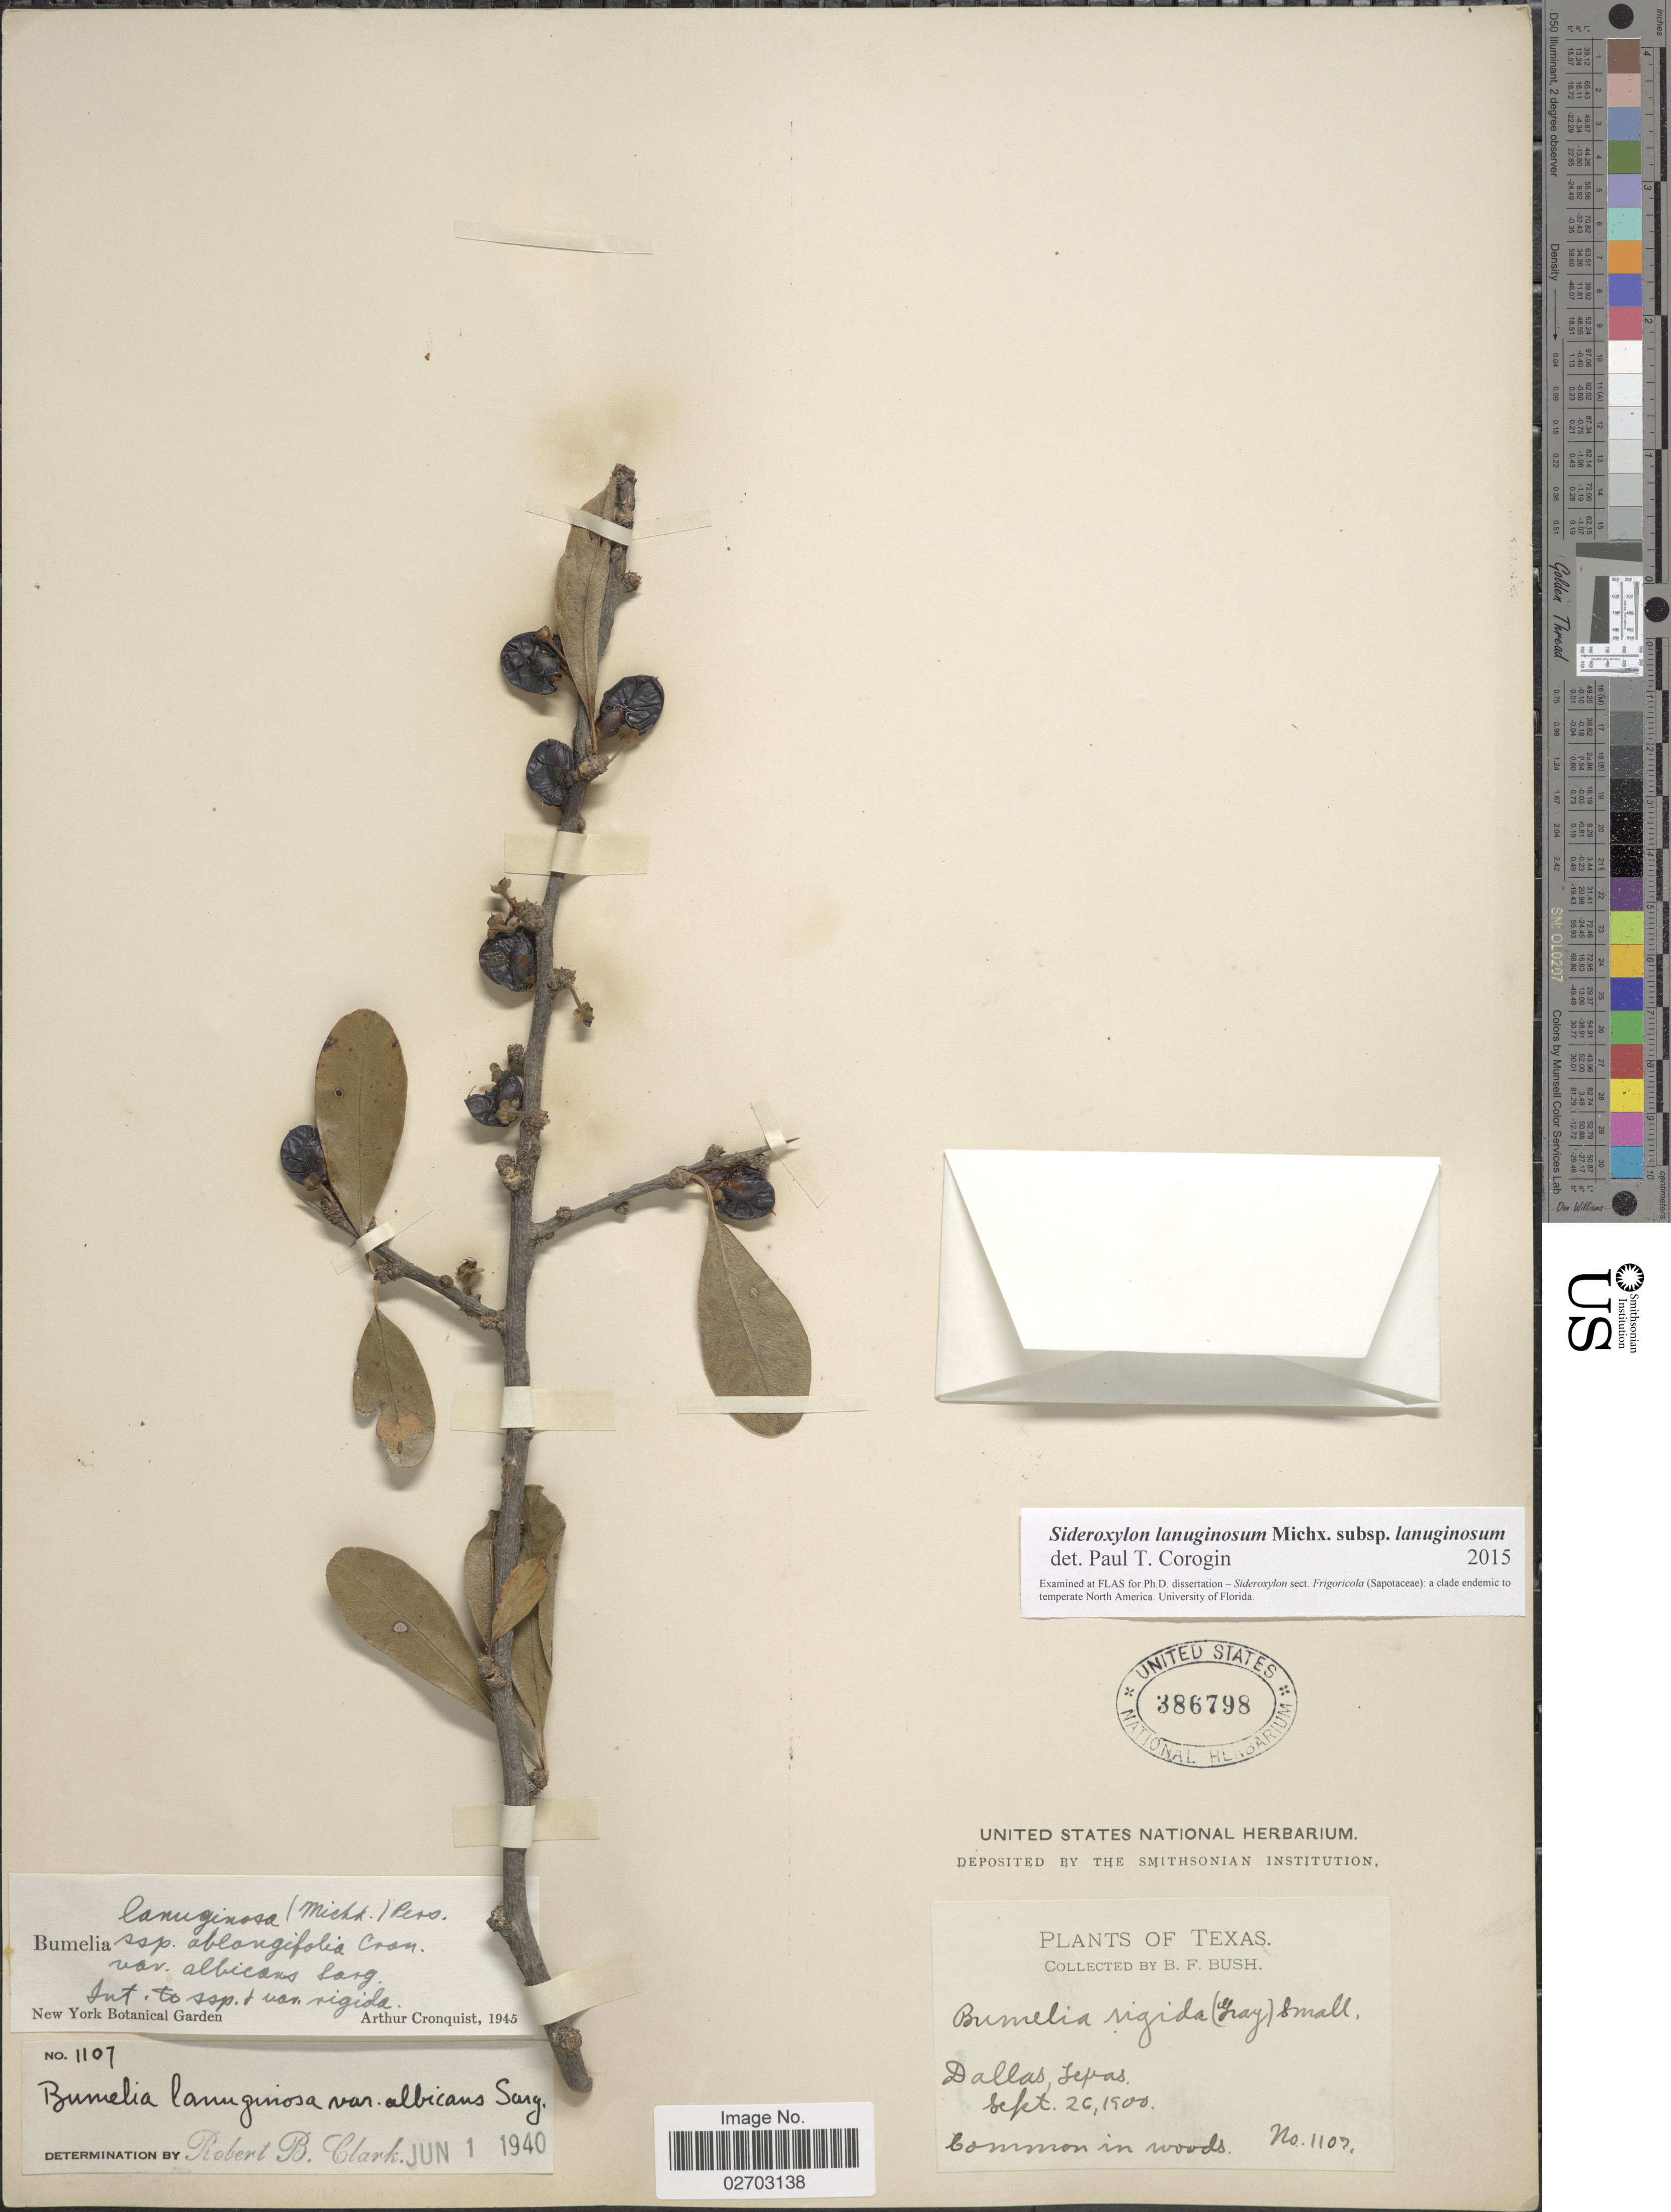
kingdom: Plantae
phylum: Tracheophyta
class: Magnoliopsida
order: Ericales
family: Sapotaceae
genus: Sideroxylon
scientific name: Sideroxylon lanuginosum subsp. lanuginosum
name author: Michx.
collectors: B. F. Bush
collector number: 1107*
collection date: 1900-09-26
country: United States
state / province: Texas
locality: Dallas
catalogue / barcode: US 386798